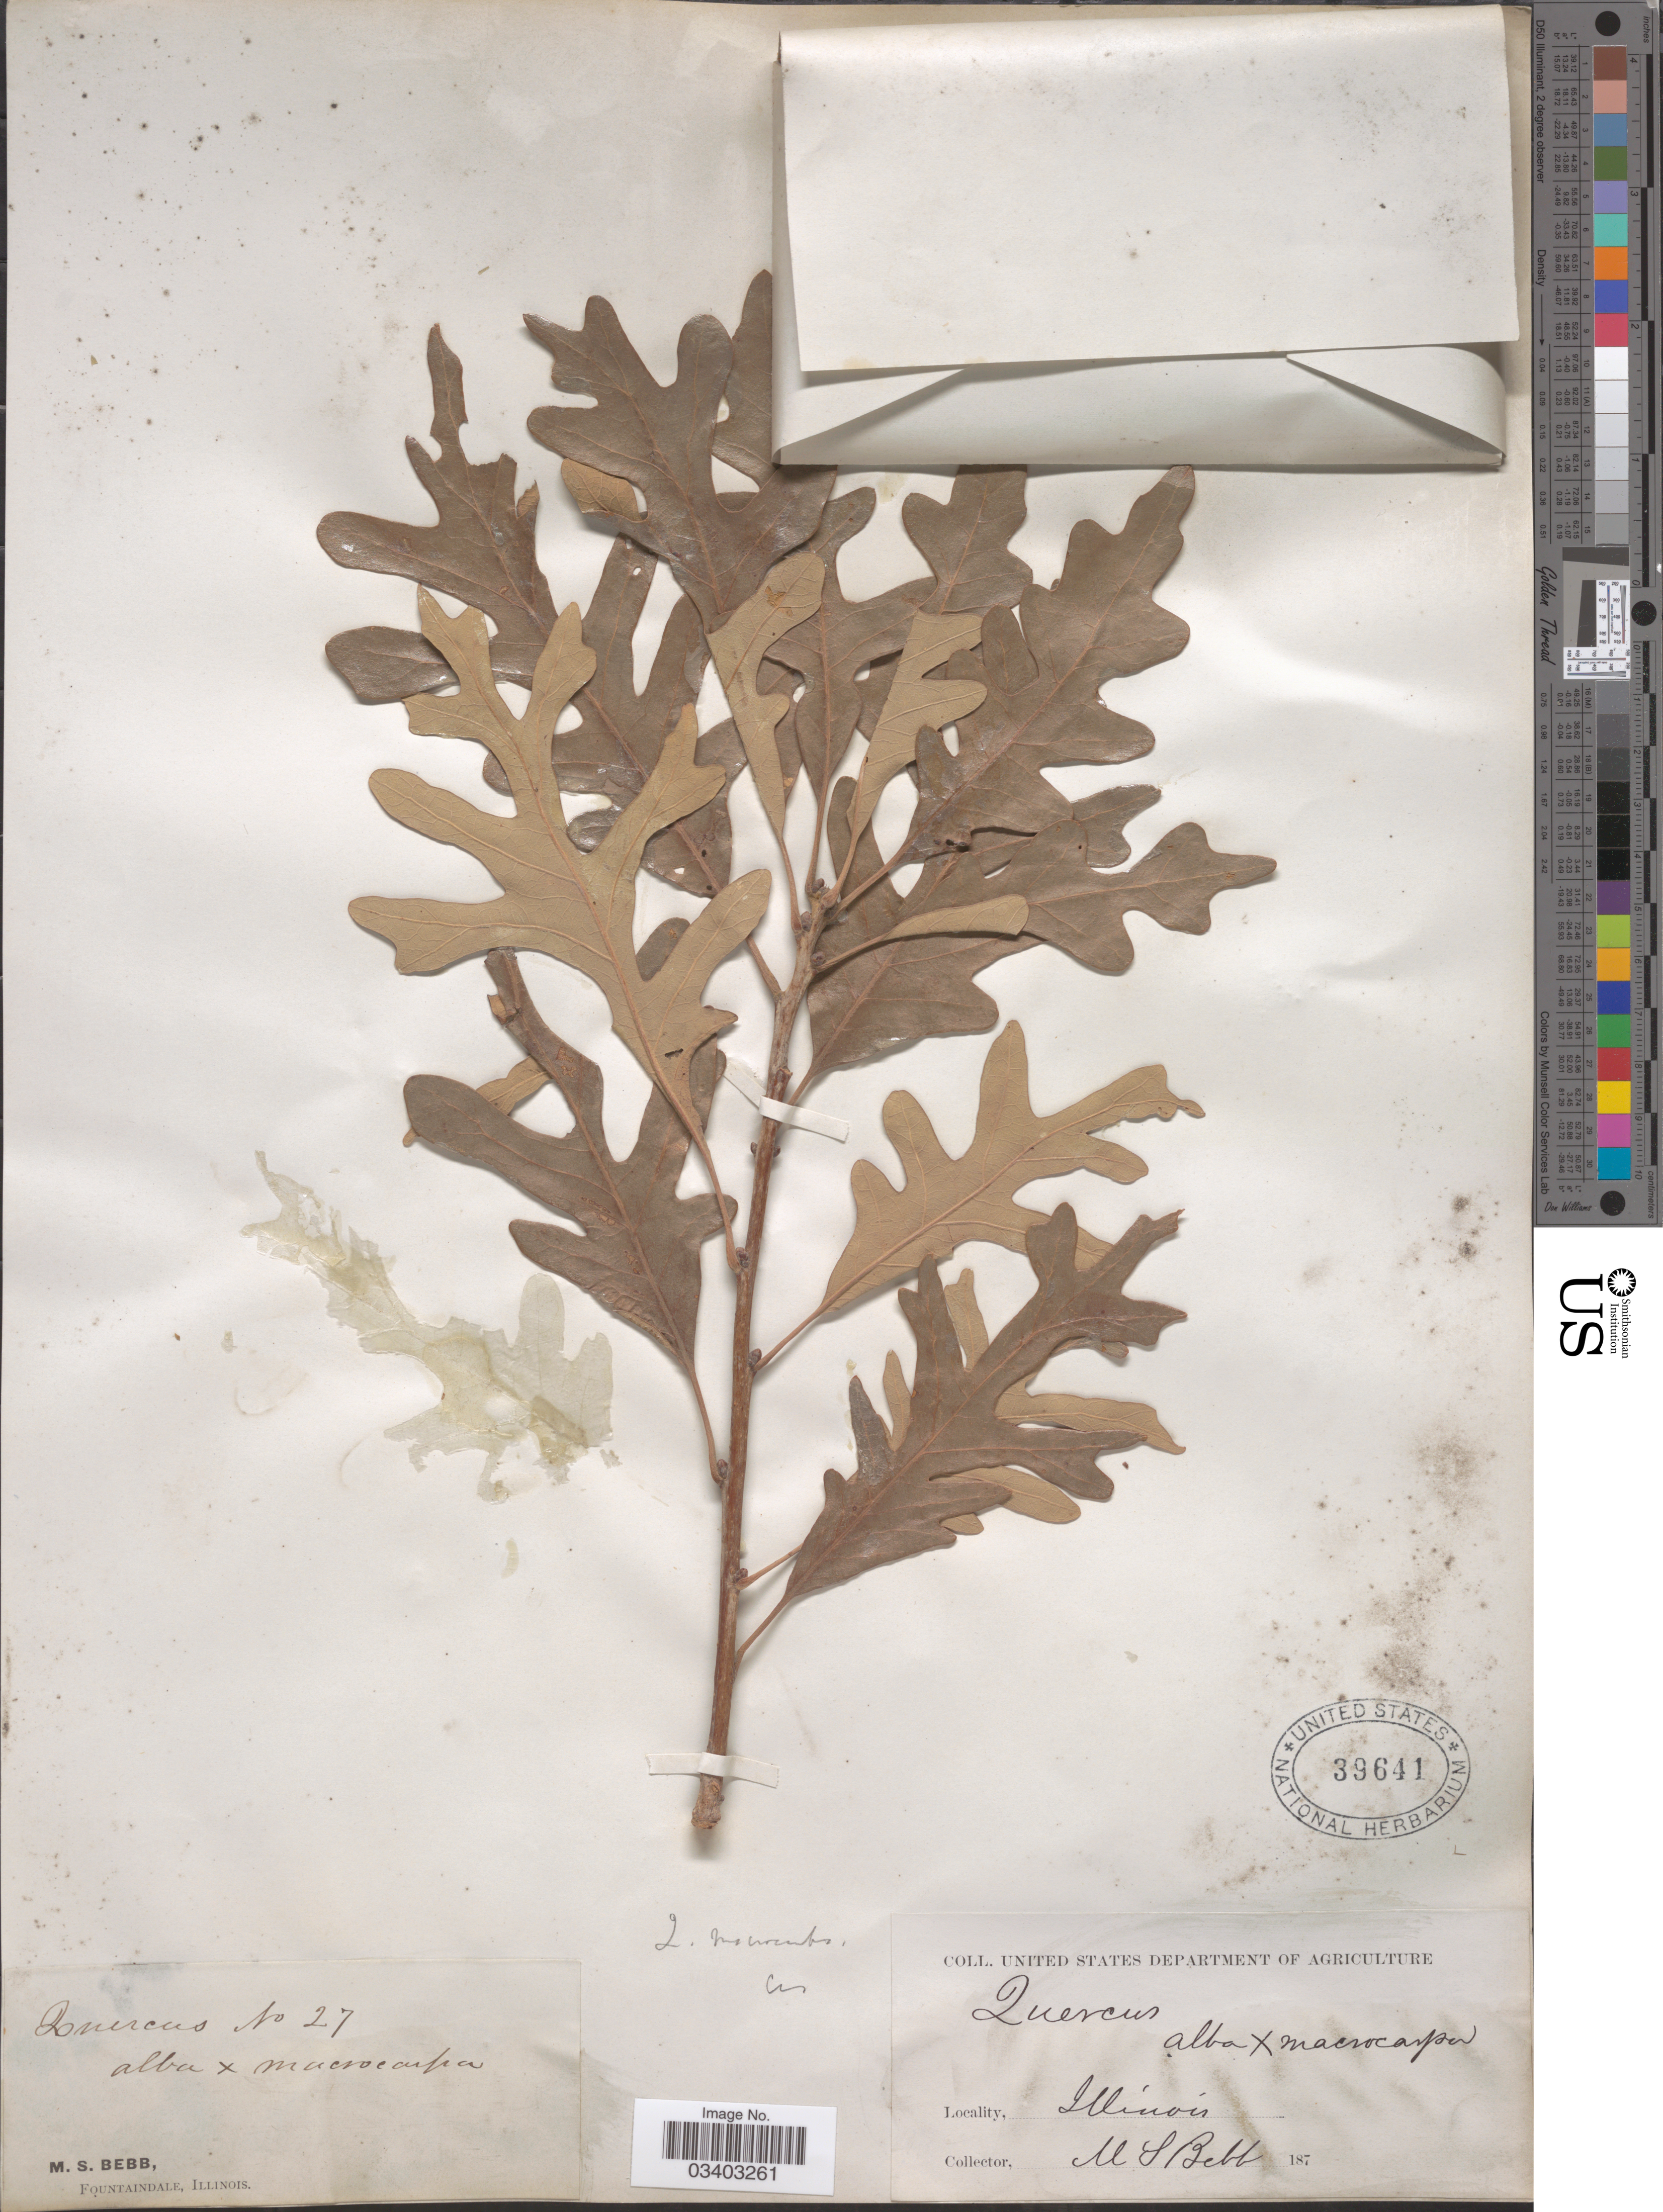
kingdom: Plantae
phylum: Tracheophyta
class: Magnoliopsida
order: Fagales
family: Fagaceae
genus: Quercus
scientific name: Quercus alba x Q. macrocarpa Michx.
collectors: M. Bebb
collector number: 27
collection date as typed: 187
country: United States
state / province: Illinois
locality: Fountaindale.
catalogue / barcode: US 39641